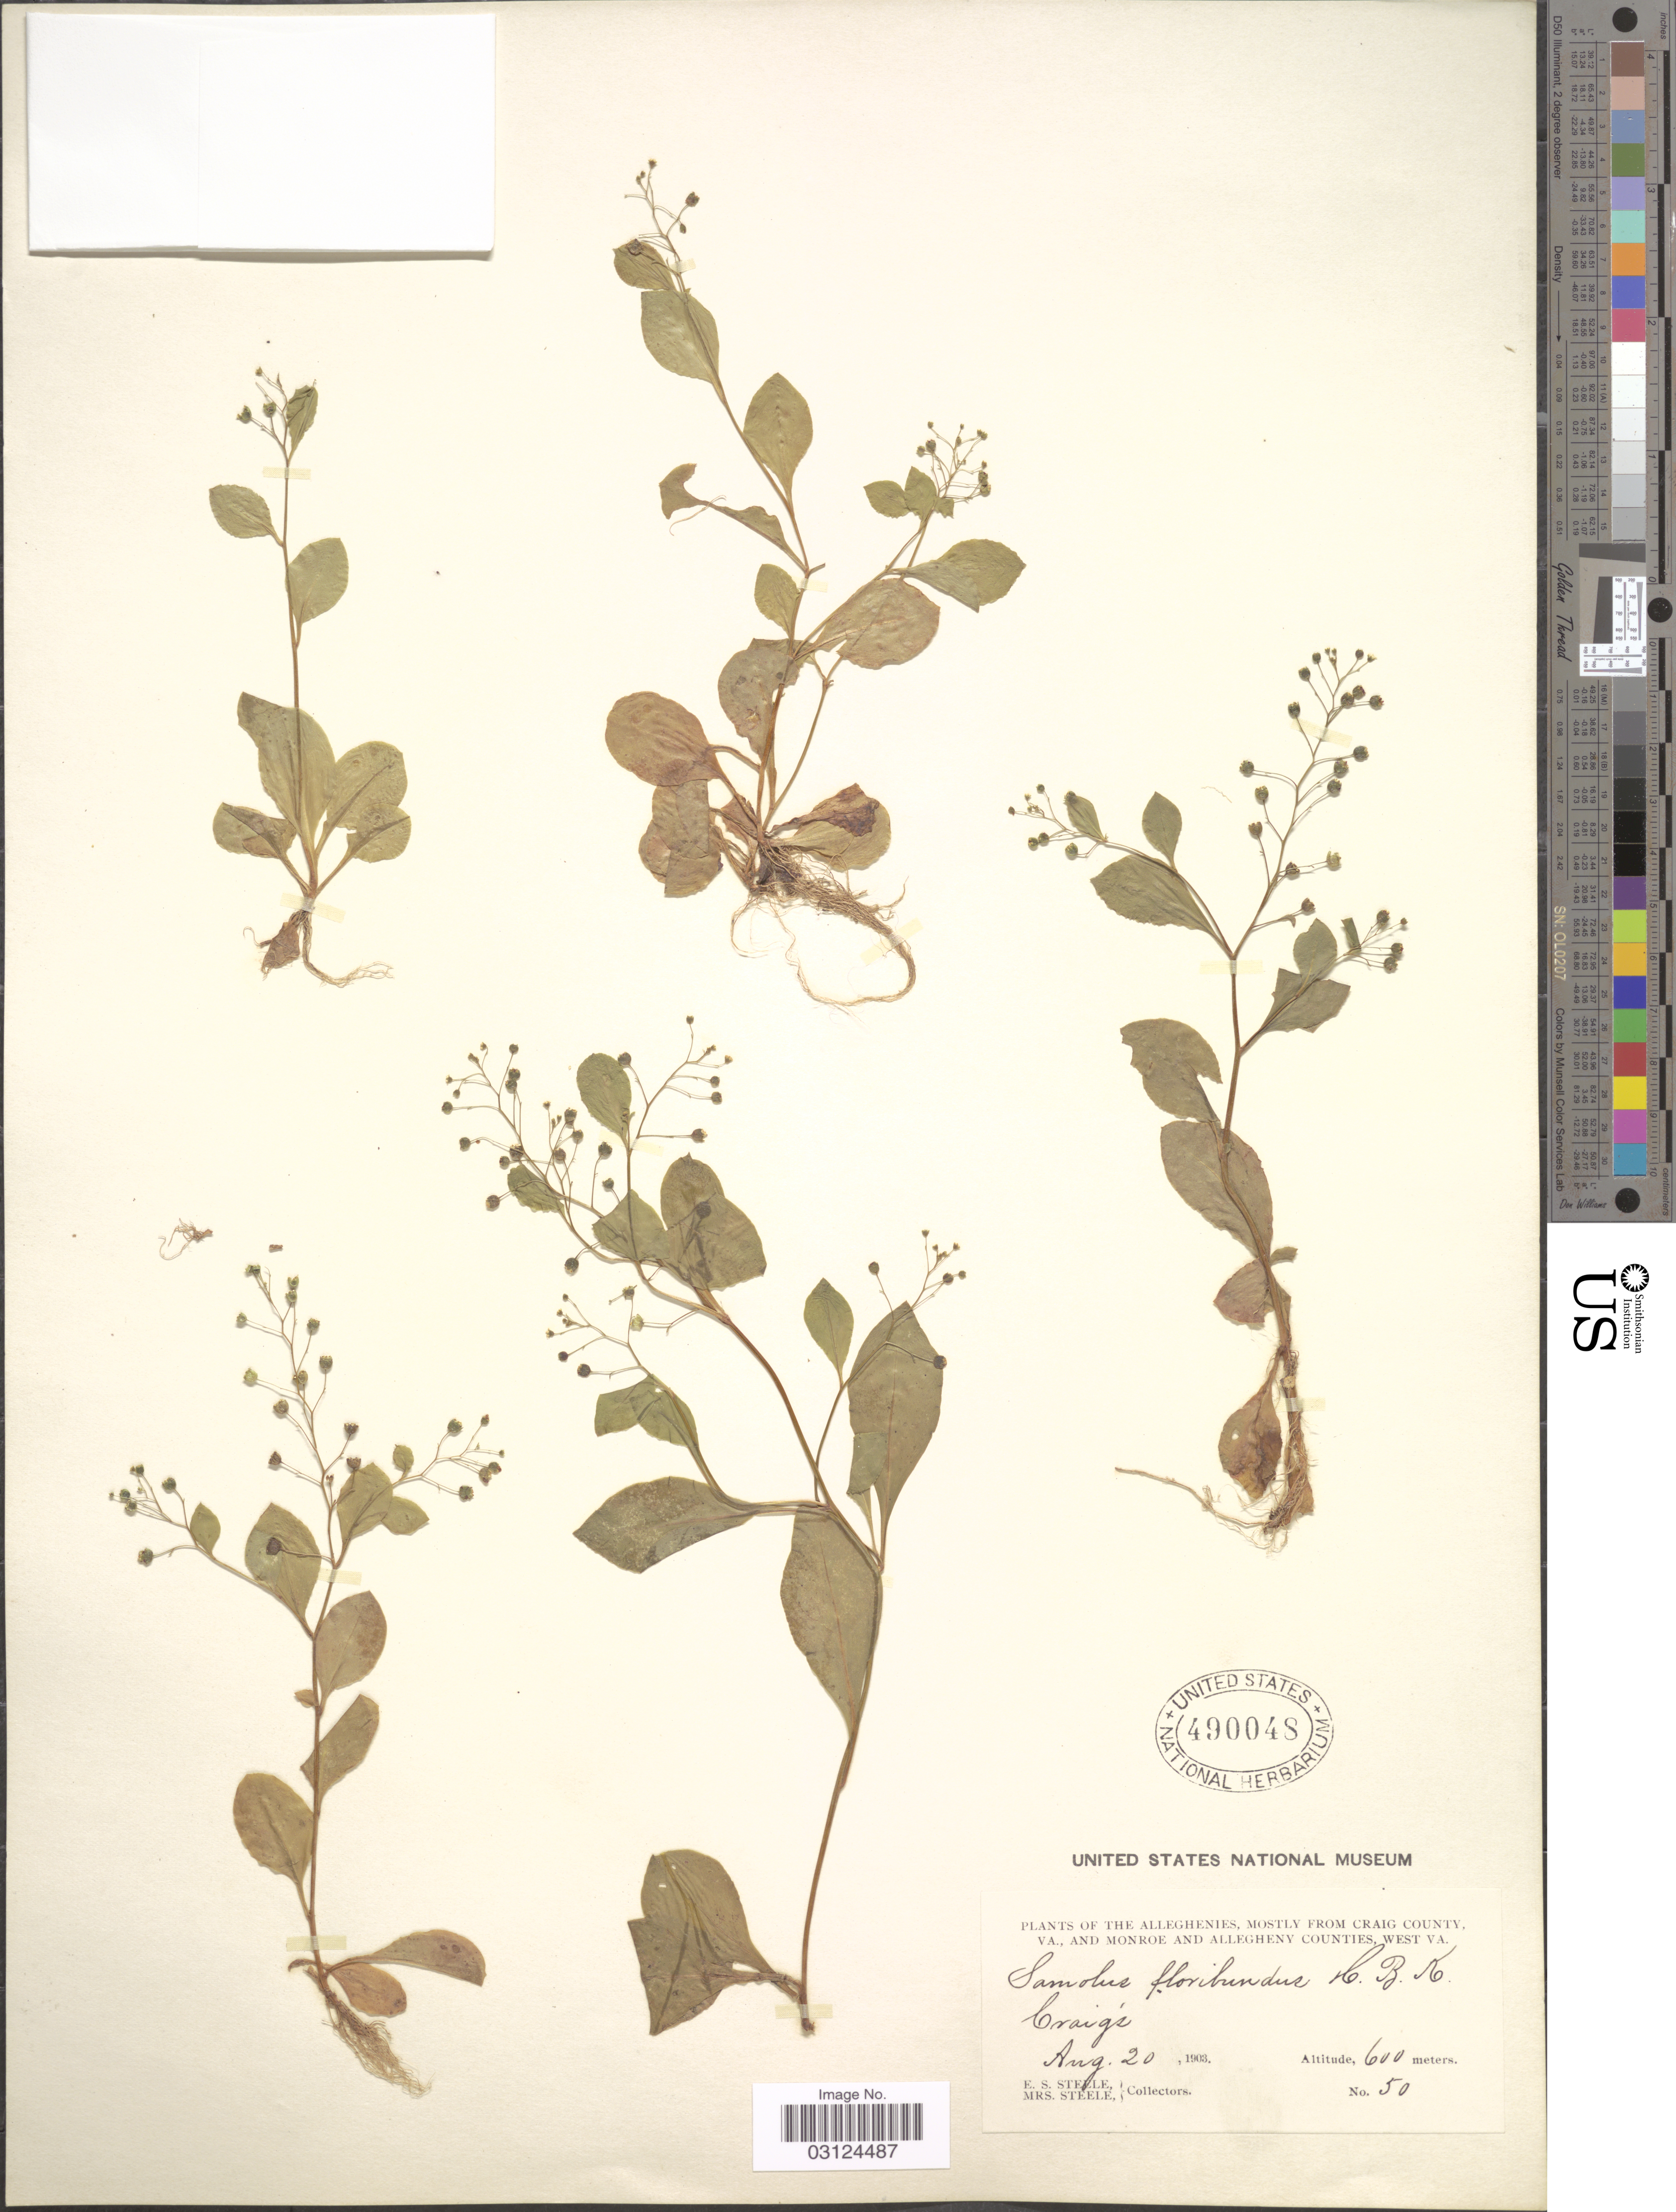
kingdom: Plantae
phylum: Tracheophyta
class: Magnoliopsida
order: Ericales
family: Primulaceae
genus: Samolus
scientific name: Samolus parviflorus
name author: Raf.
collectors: E. Steele & Mrs. E. S. Steele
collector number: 50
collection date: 1903-08-20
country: United States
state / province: West Virginia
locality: The Alleghenies, Mostly from Craig County, Va., and Monroe and Allegheny Counties, West Va, Craig's.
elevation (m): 600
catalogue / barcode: US 490048